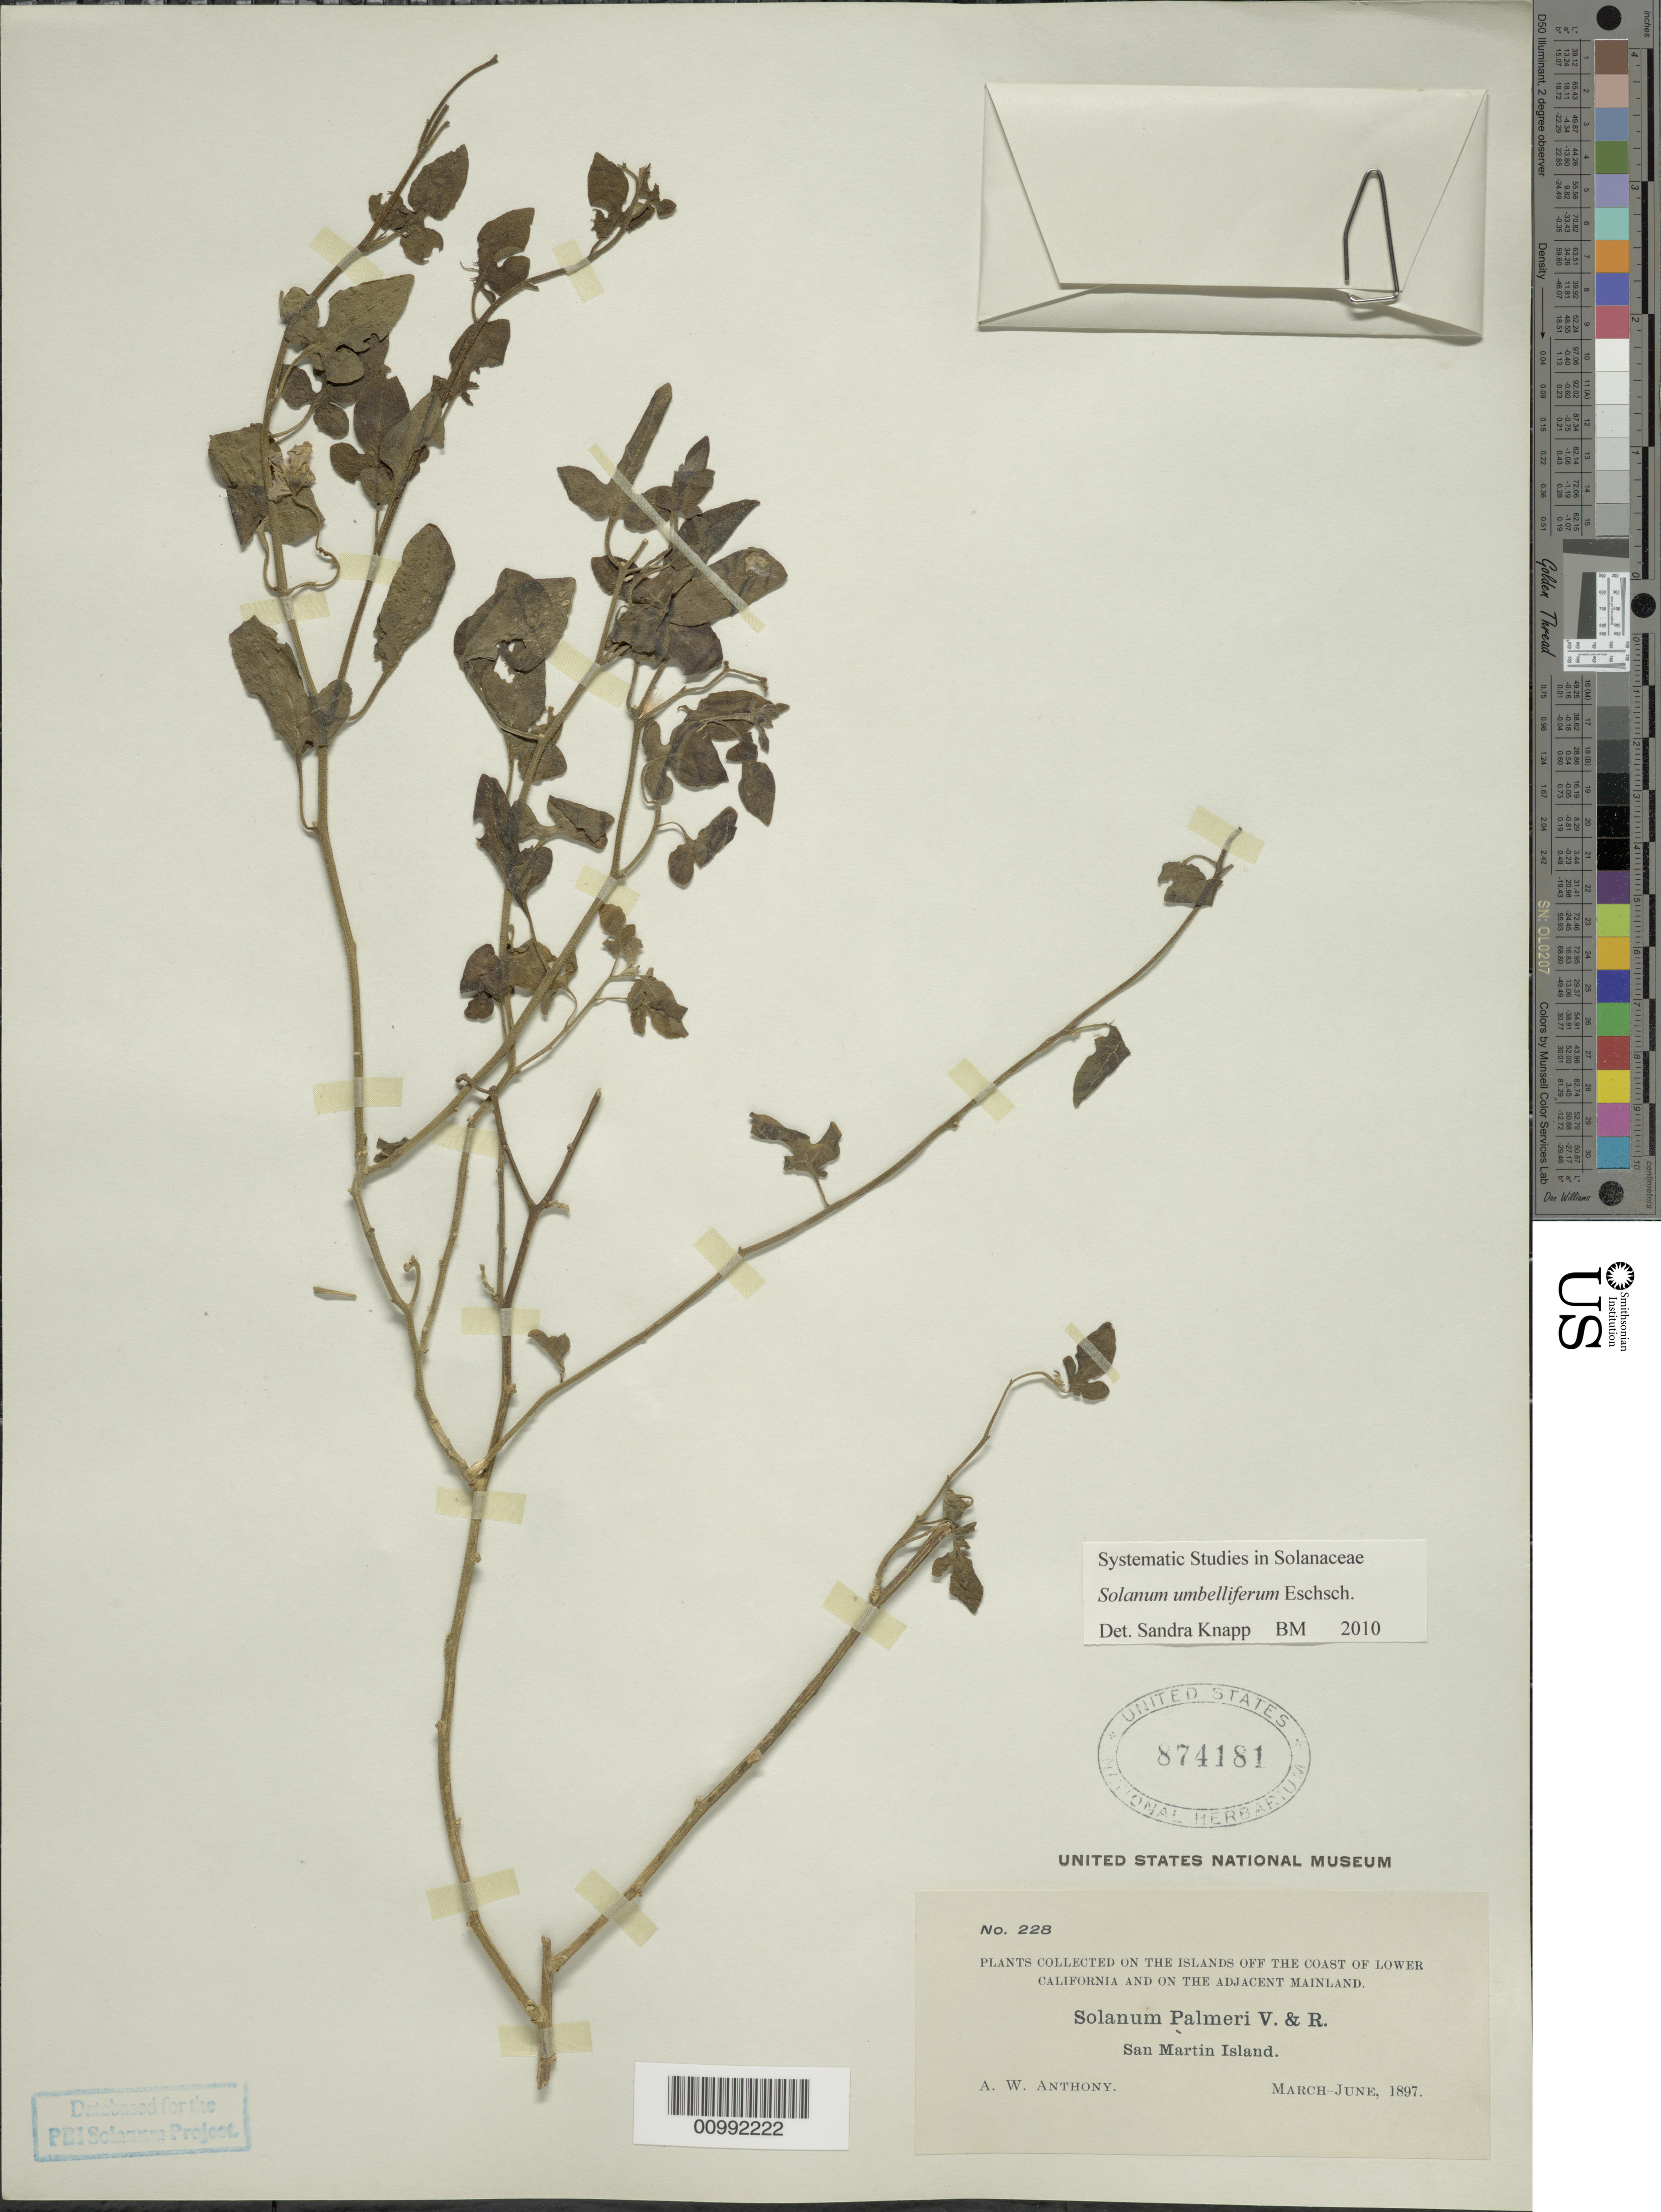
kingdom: Plantae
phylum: Tracheophyta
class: Magnoliopsida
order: Solanales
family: Solanaceae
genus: Solanum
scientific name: Solanum umbelliferum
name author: Eschsch.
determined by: Knapp, S. D.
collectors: A. W. Anthony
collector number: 228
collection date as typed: Mar 1897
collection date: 1897-03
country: Mexico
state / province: Baja California Sur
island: San Martin I.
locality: San Martin Island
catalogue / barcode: US 874181